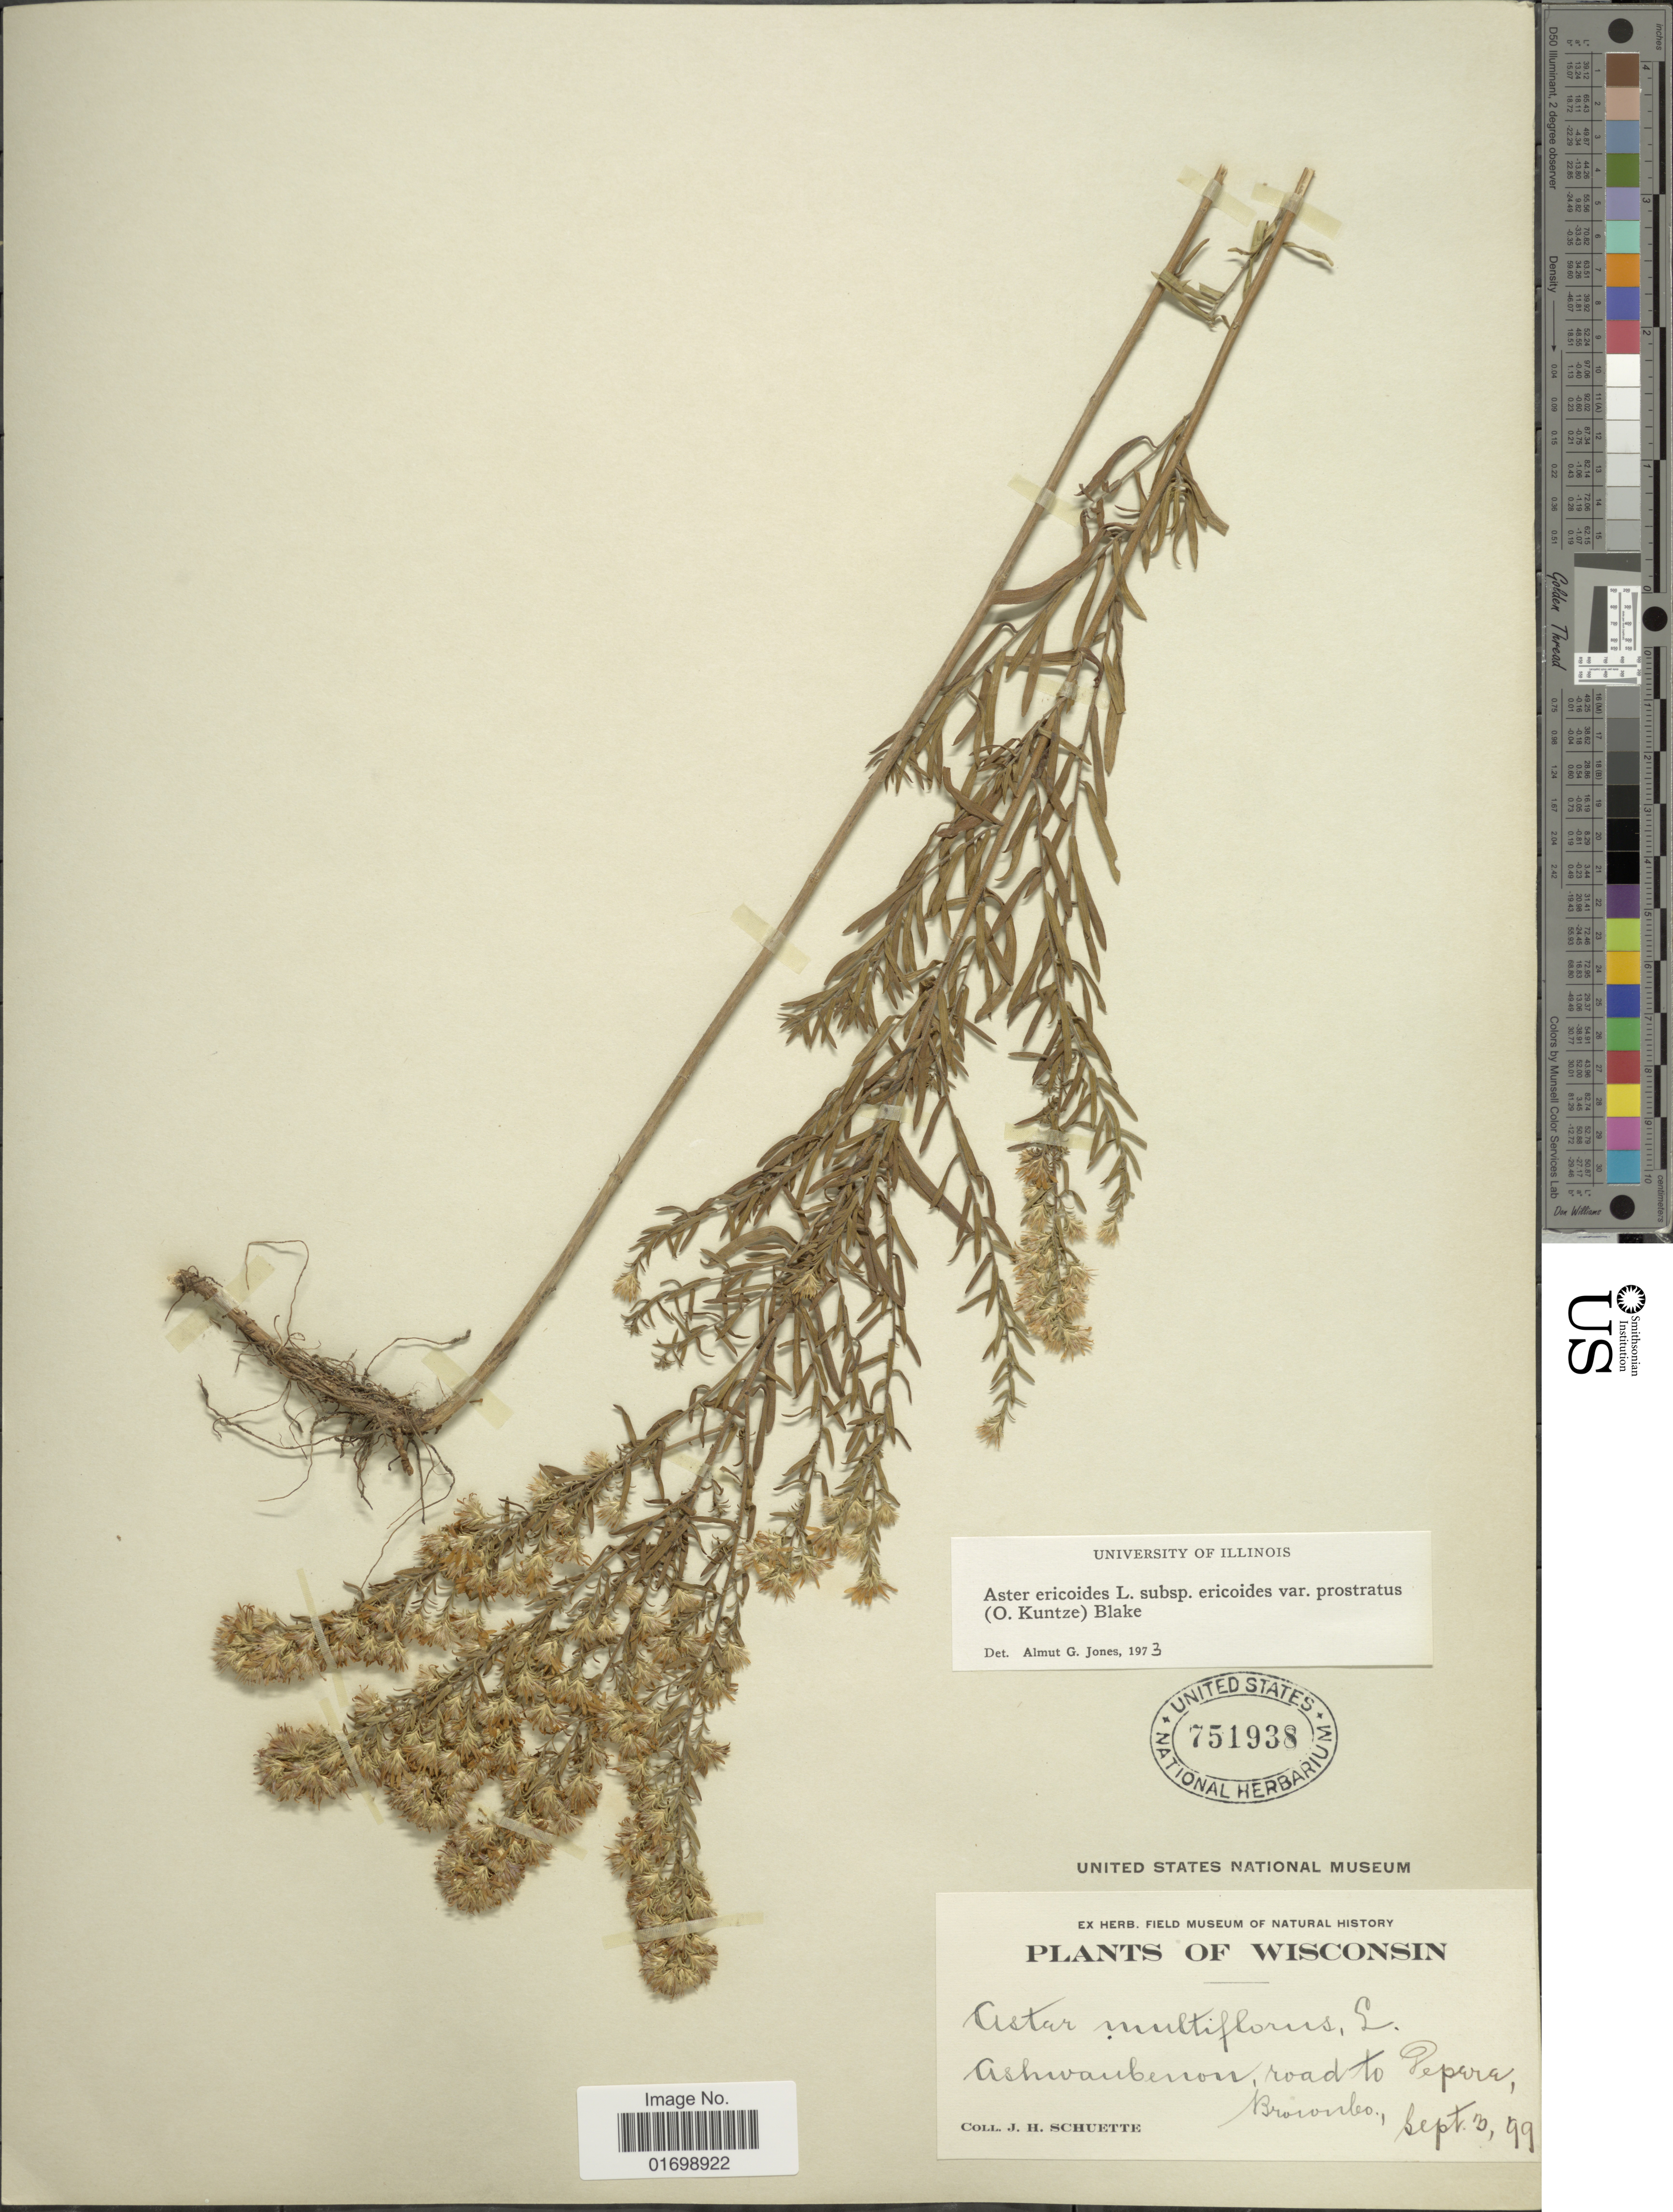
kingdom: Plantae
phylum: Tracheophyta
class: Magnoliopsida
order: Asterales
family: Asteraceae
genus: Symphyotrichum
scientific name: Symphyotrichum ericoides var. prostratum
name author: (Kuntze) G.L. Nesom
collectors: J. H. Schuette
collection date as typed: Transcribed d/m/y: 3/9/99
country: United States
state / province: Wisconsin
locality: Ashwanbenon, road to Pepara, Brown Co.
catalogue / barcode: US 751938